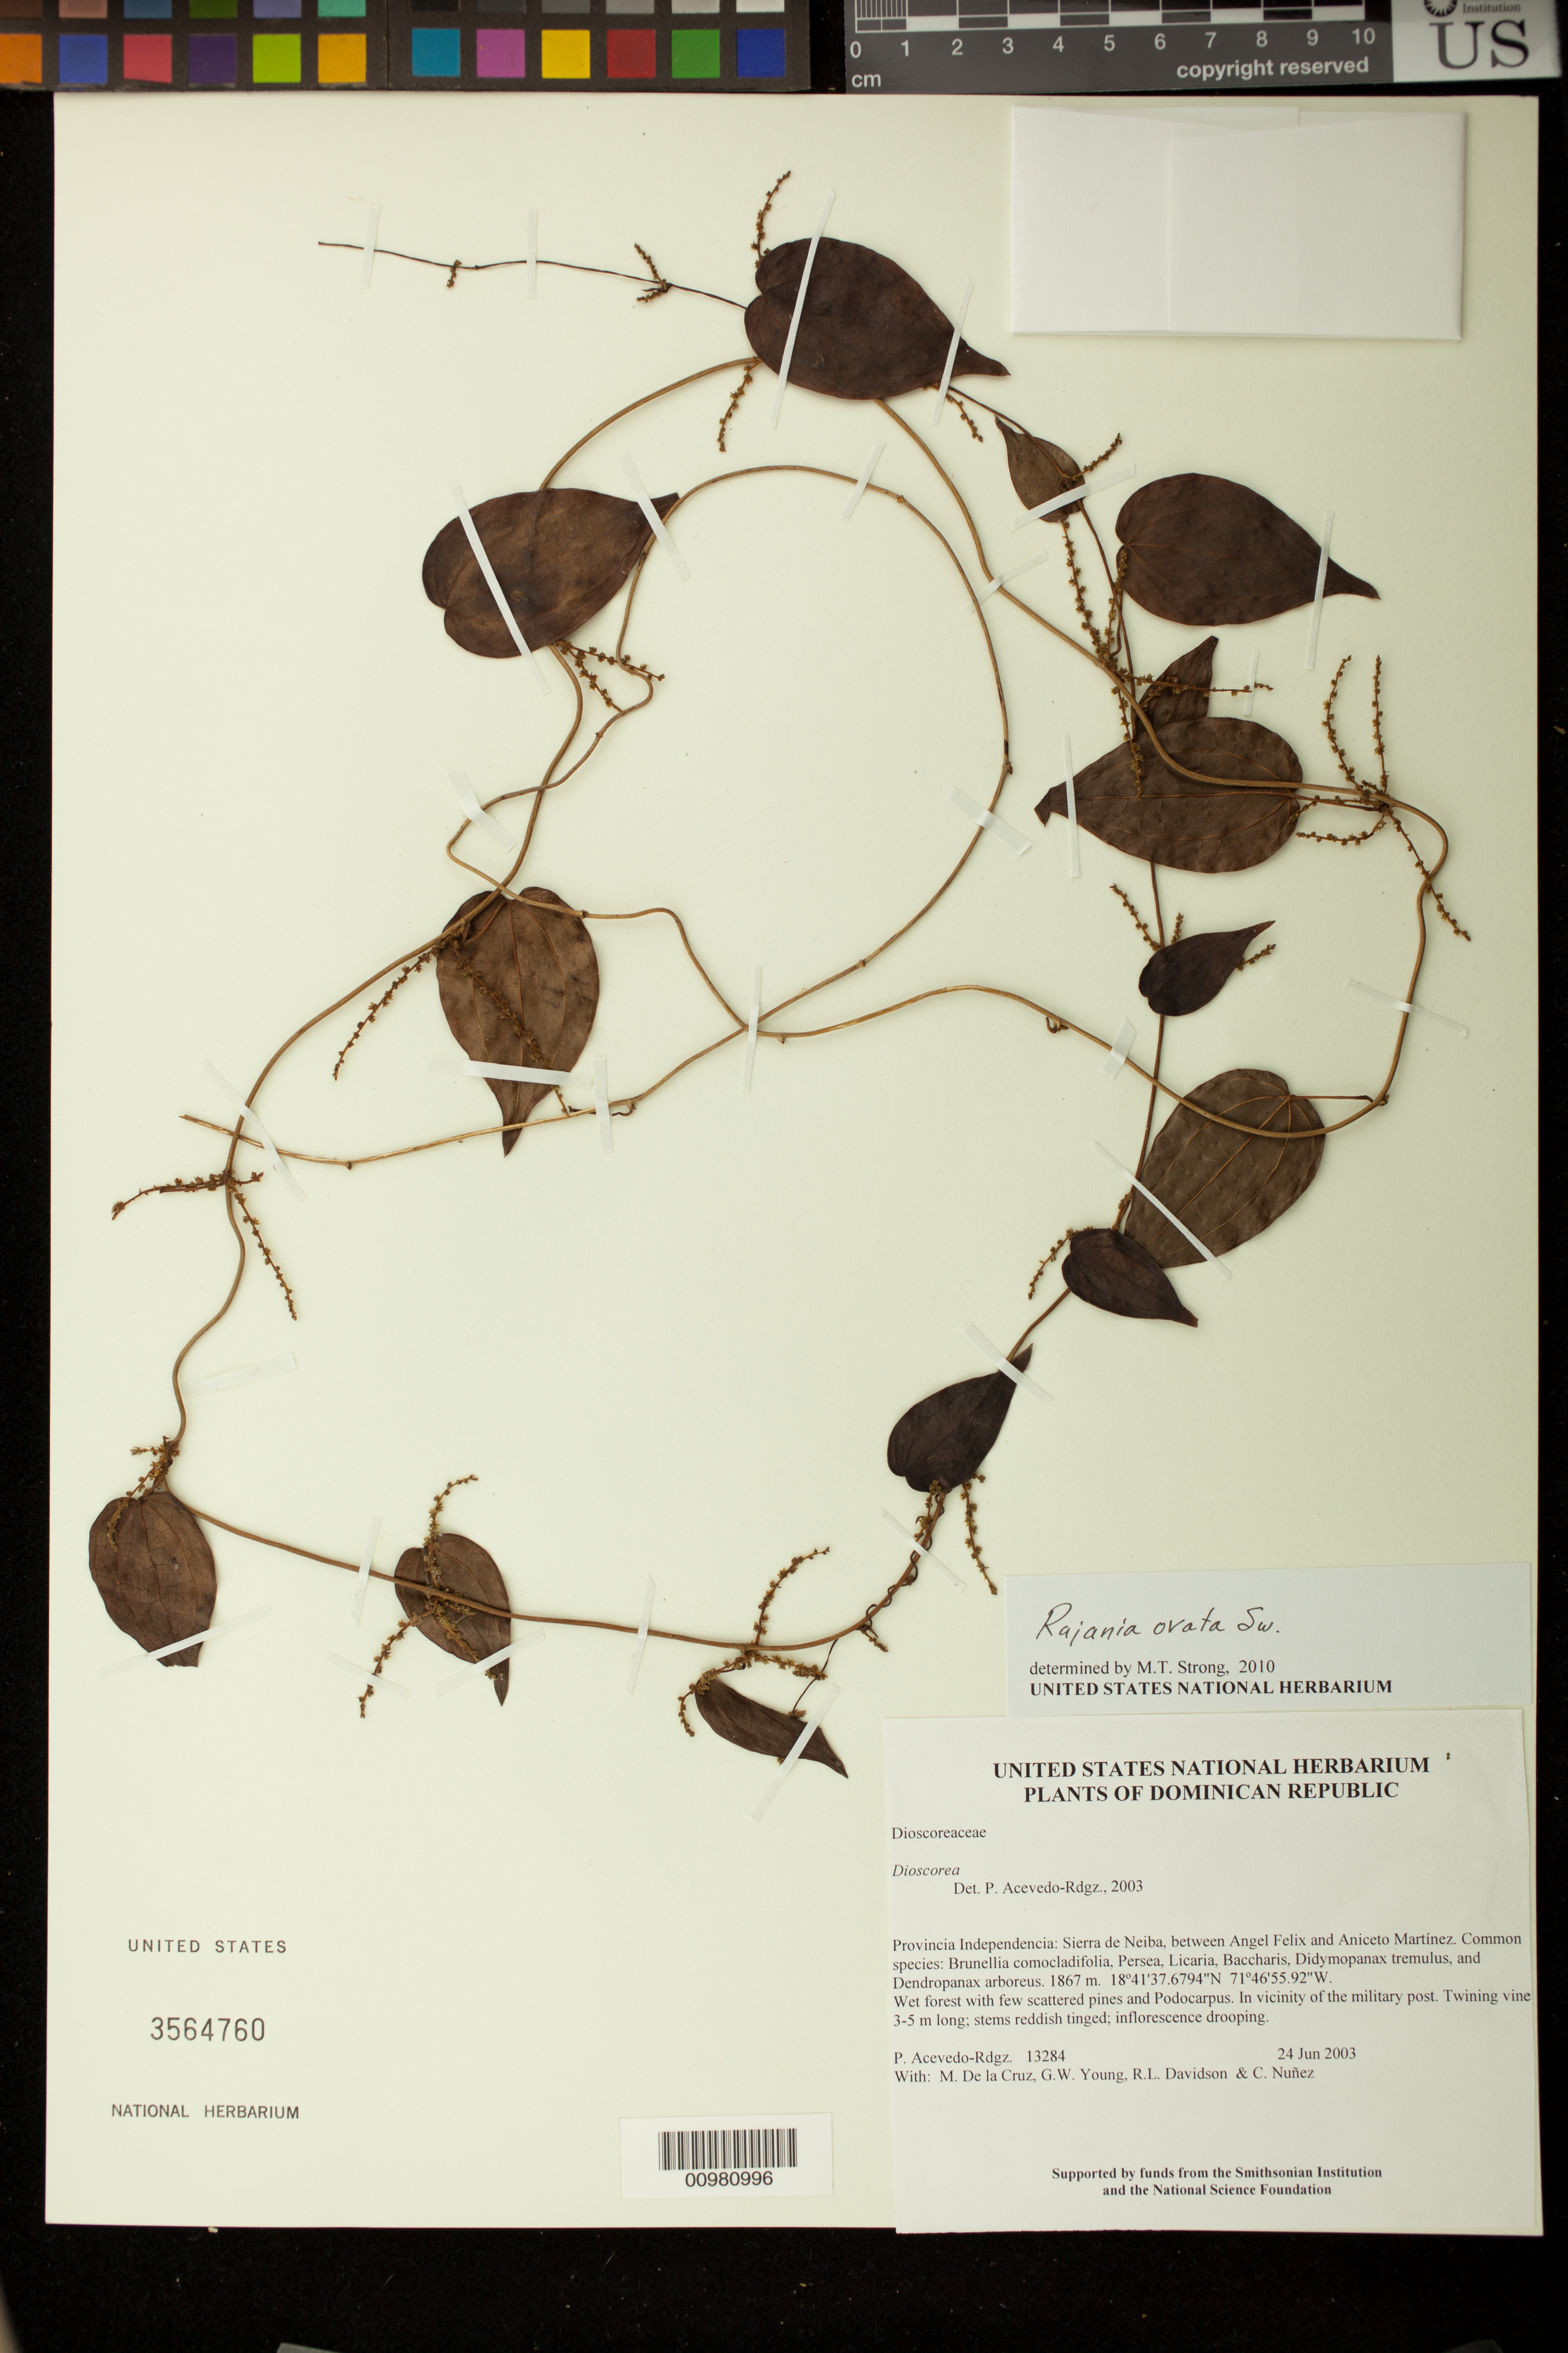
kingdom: Plantae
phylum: Tracheophyta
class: Liliopsida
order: Dioscoreales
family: Dioscoreaceae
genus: Dioscorea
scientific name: Dioscorea haitiensis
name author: R. Knuth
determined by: Strong, M. T., (US), Smithsonian Institution - National Museum of Natural History (UNITED STATES)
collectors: P. Acevedo-Rodr., M. de la Cruz, J. Rawlins, G. Young, R. Davidson & C. Nunez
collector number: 13284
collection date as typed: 24 Jun 2003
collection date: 2003-06-24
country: Dominican Republic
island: Hispaniola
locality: Provincia Independencia: Sierra de Neiba, between Angel Felix and Aniceto Martínez. Common species: Brunellia comocladifolia, Persea, Licaria, Baccharis, Didymopanax tremulus, and Dendropanax arboreus.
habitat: Wet forest with few scattered pines and Podocarpus. In vicinity of the military post.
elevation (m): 1867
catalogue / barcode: US 3564760